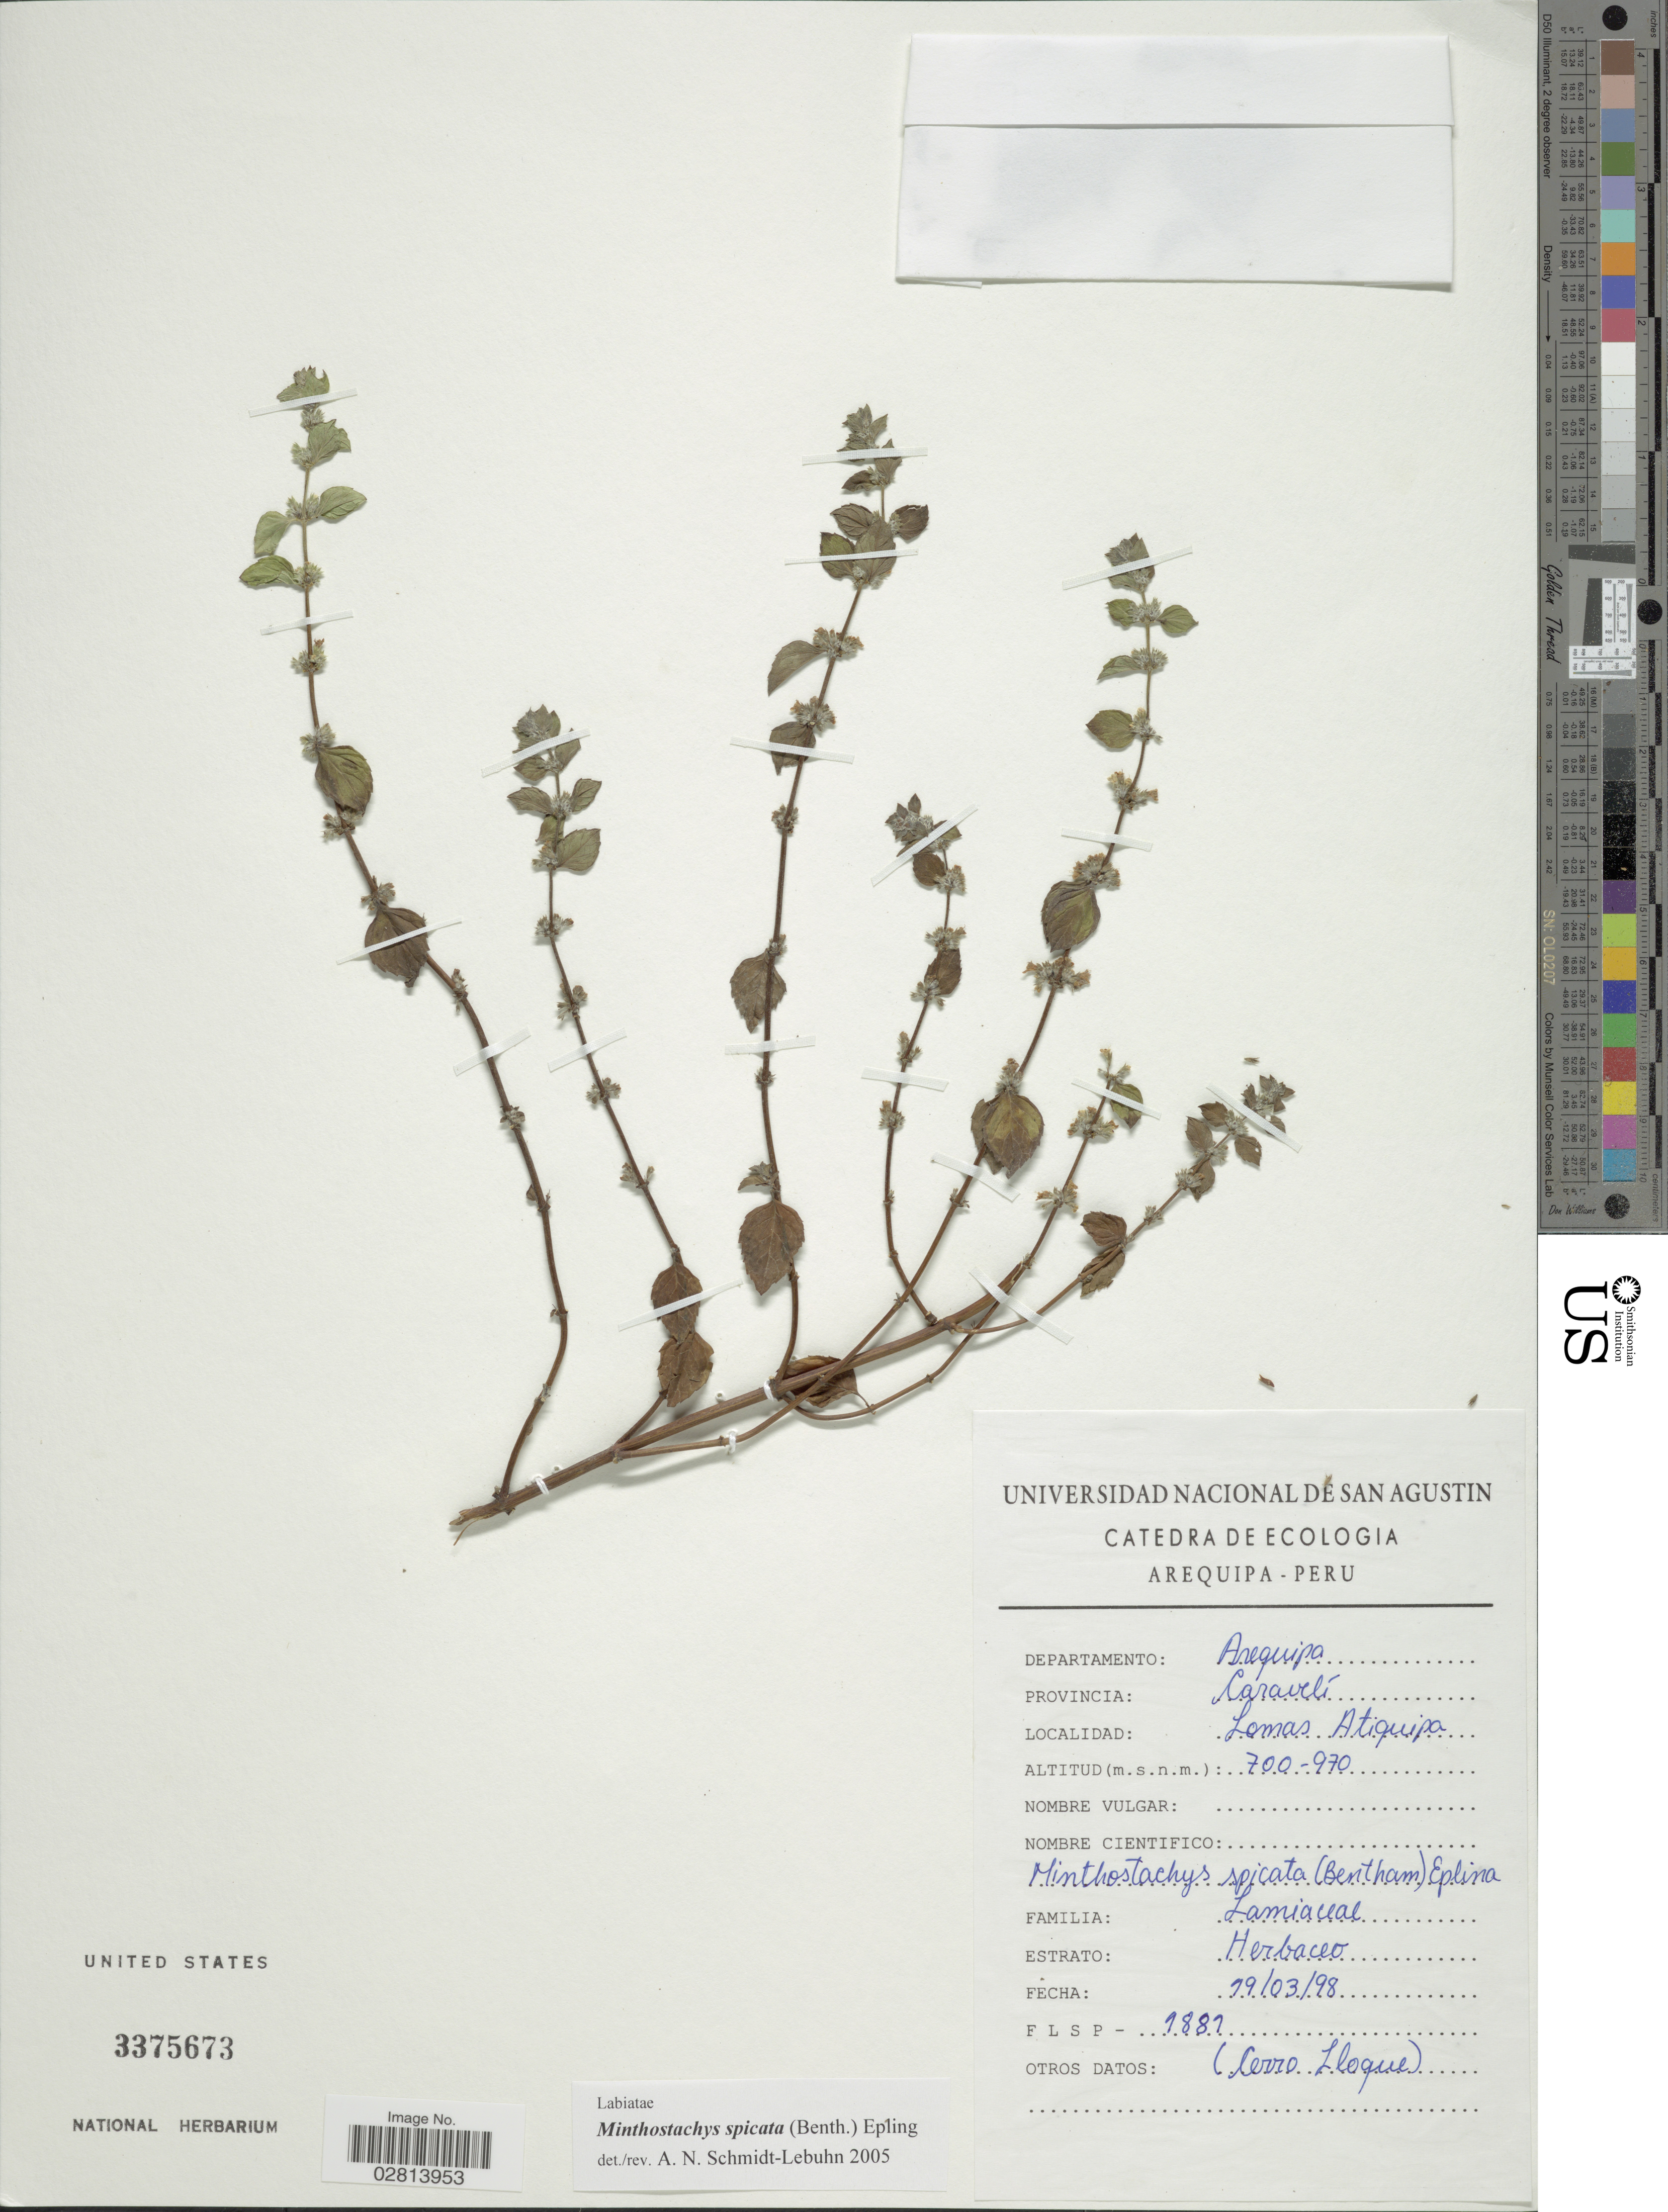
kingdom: Plantae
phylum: Tracheophyta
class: Magnoliopsida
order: Lamiales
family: Lamiaceae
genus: Minthostachys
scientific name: Minthostachys spicata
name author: (Benth.) Epling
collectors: Universidad Nacional de San Agustin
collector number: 1881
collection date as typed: Transcribed d/m/y: 19/3/98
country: Peru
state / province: Arequipa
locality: Departamento: Arequipa, Provincia: Caraveí, Lomas Atiquipa.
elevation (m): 700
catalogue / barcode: US 3375673